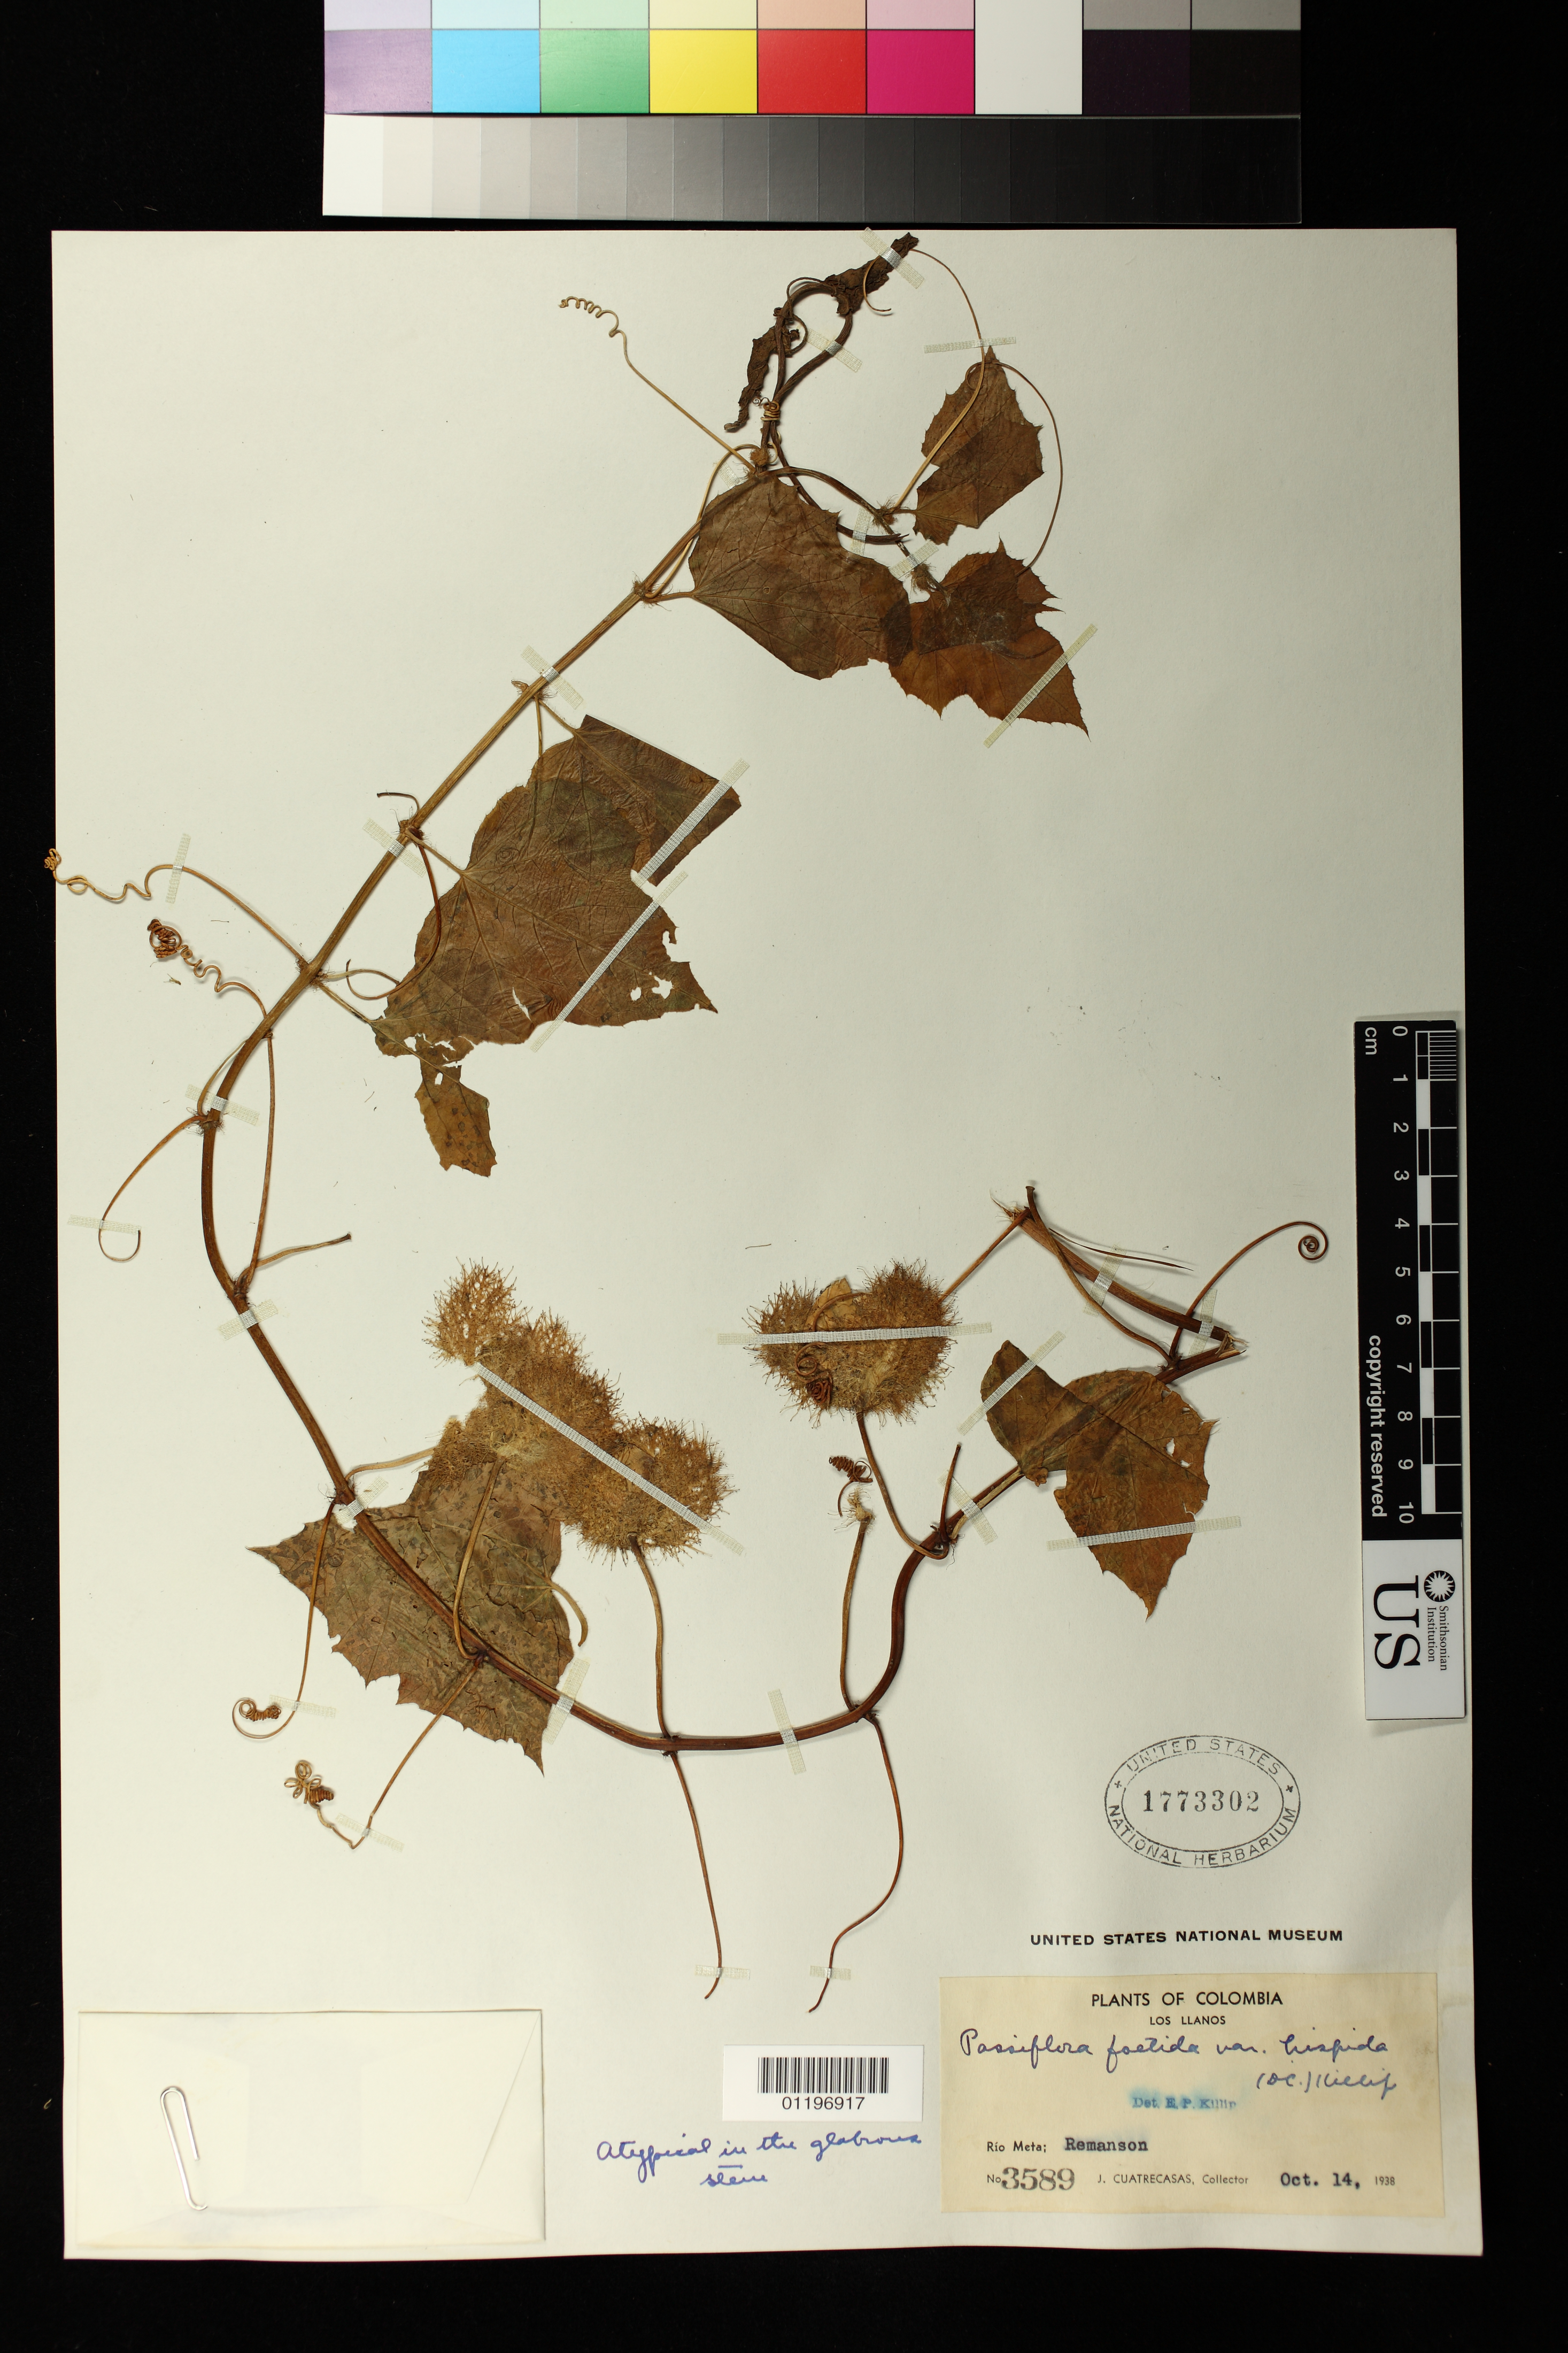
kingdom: Plantae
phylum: Tracheophyta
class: Magnoliopsida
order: Malpighiales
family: Passifloraceae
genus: Passiflora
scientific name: Passiflora foetida var. hispida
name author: (DC. ex Triana & Planch.) Killip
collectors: J. Cuatrecasas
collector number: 3589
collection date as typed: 14 Oct 1938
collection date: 1938-10-14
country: Colombia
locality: Los Llanos, Rio Meta; Remanson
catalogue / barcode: US 1773302